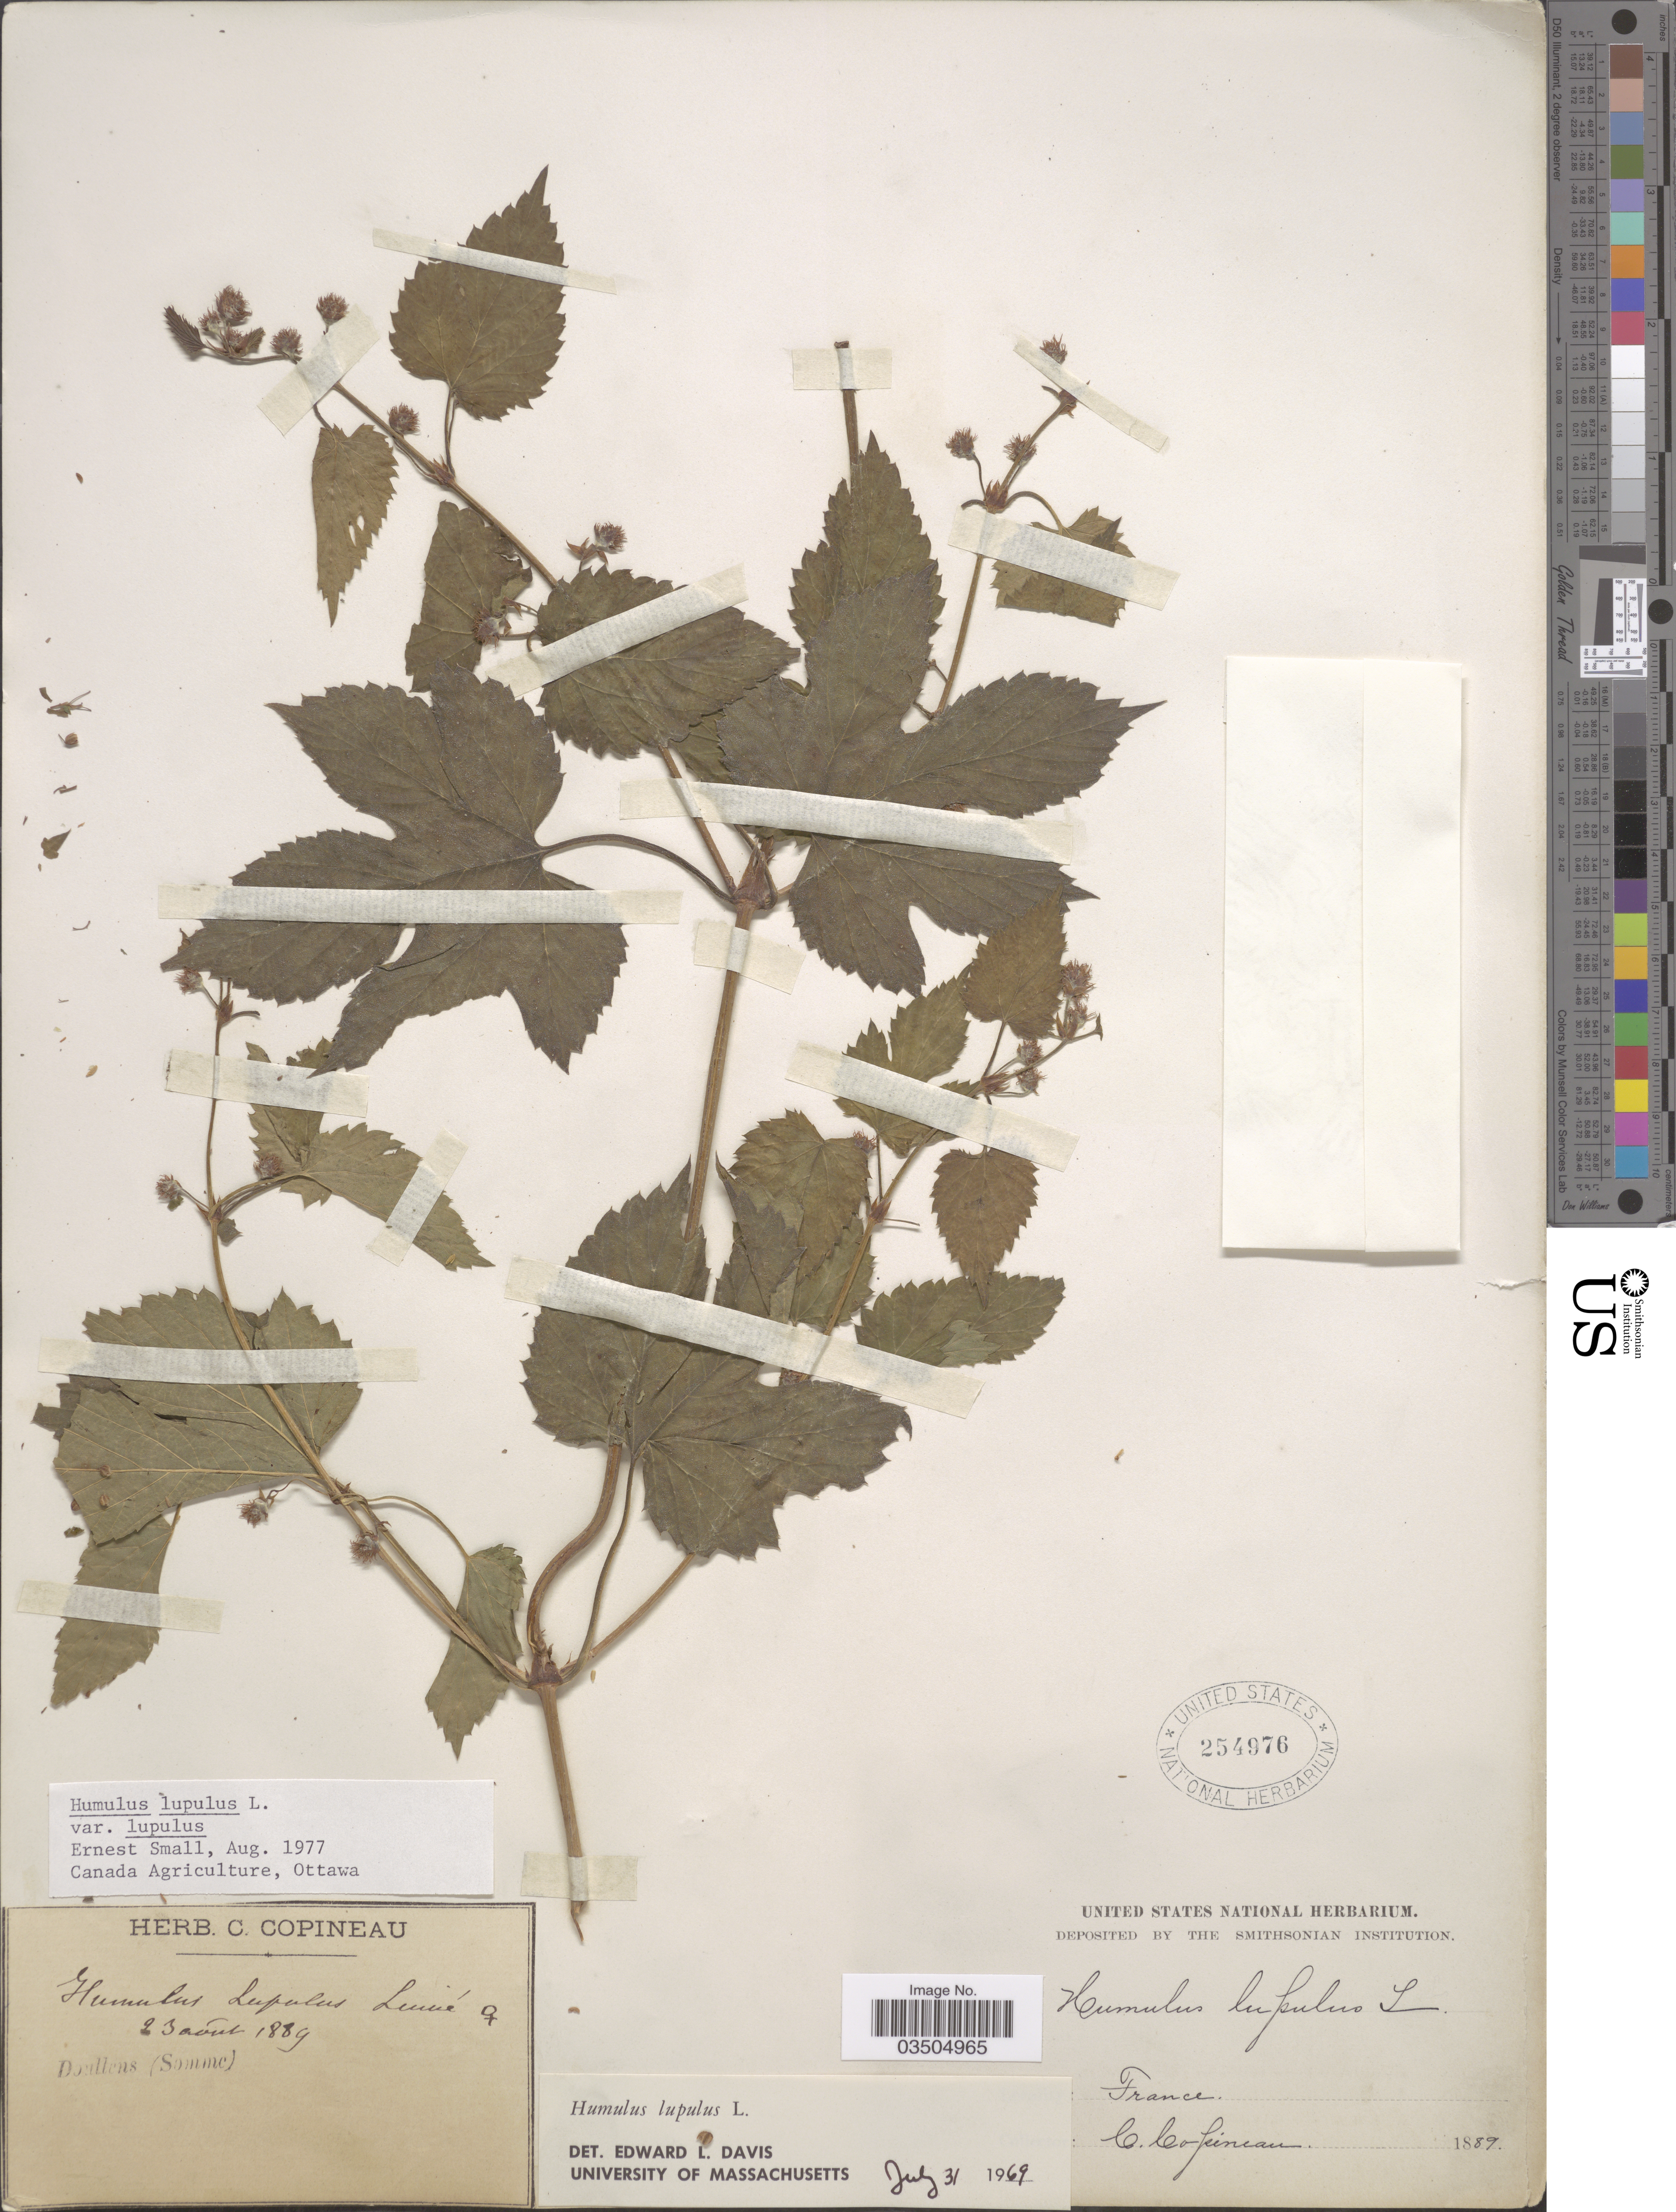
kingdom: Plantae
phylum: Tracheophyta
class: Magnoliopsida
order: Rosales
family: Cannabaceae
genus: Humulus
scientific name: Humulus lupulus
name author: L.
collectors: C. Copineau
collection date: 1889-08-23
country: France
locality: Doullens (Somme).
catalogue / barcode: US 254976